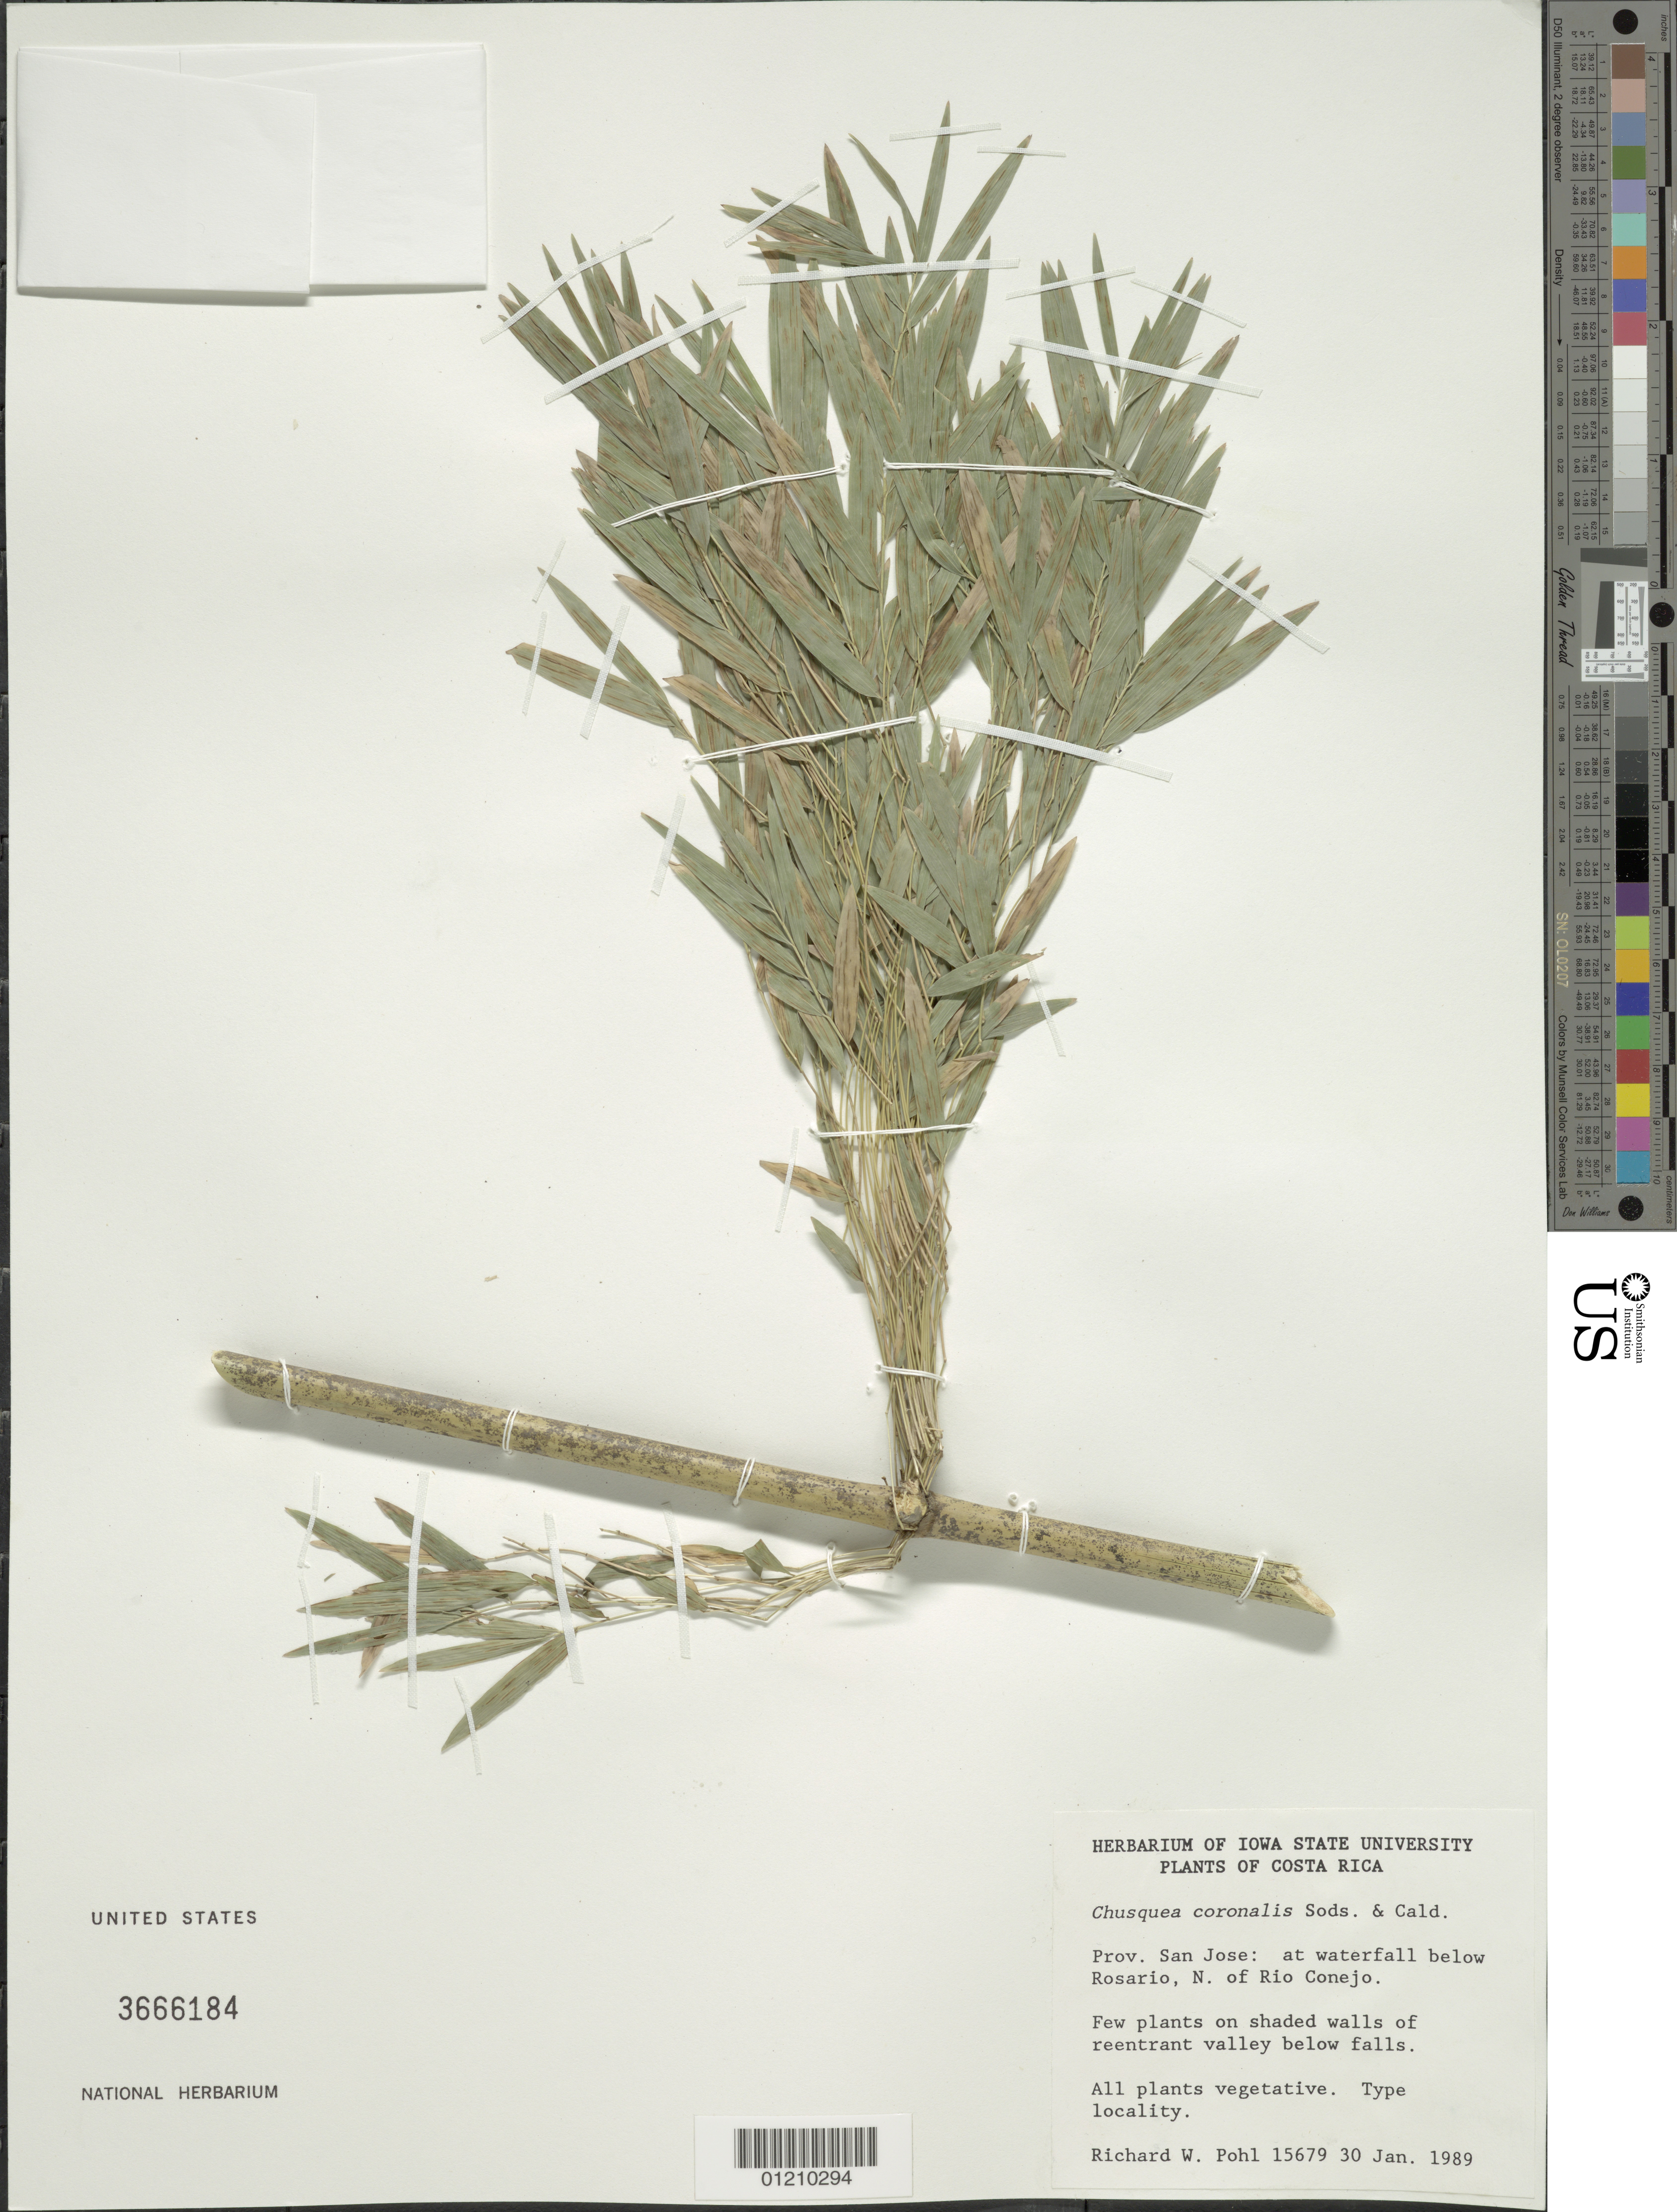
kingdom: Plantae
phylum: Tracheophyta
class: Liliopsida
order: Poales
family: Poaceae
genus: Chusquea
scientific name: Chusquea coronalis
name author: Soderstr. & C. E. Calderón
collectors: R. W. Pohl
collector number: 15679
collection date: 1989-01-30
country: Costa Rica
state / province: San José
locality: At waterfall below Rosario, N. of Rio Conejo.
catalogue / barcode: US 3666184